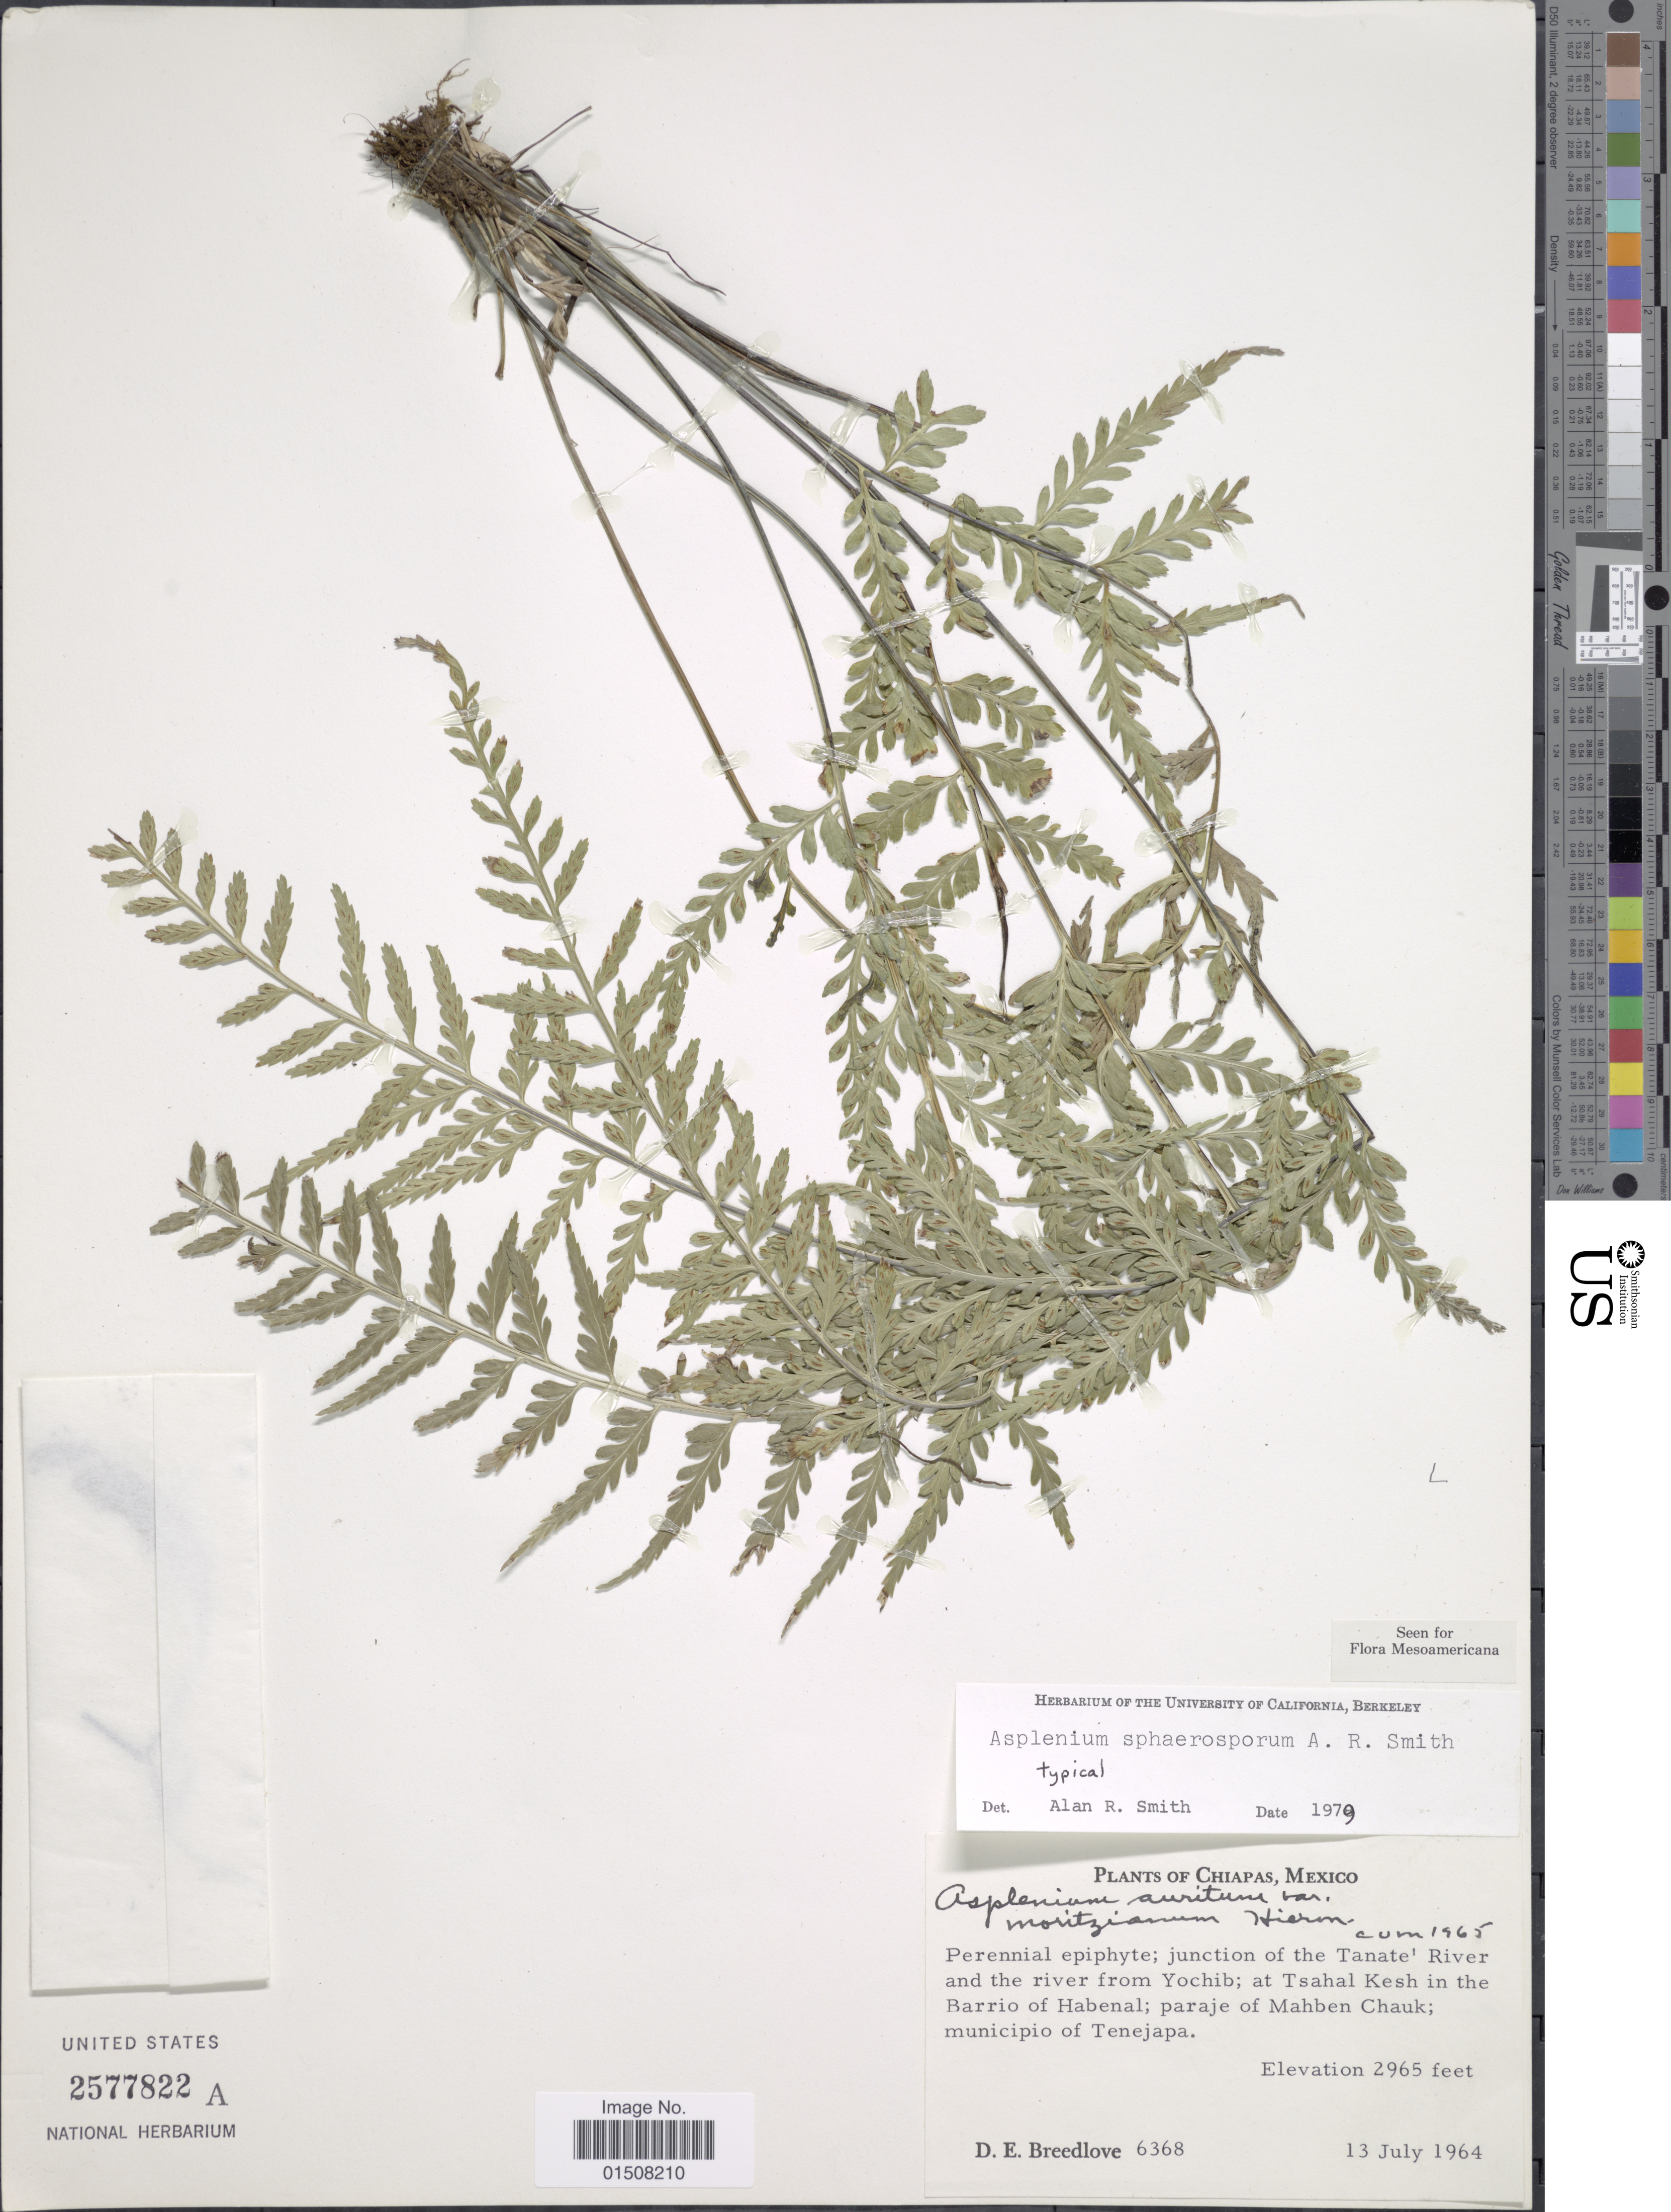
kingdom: Plantae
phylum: Tracheophyta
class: Polypodiopsida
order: Polypodiales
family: Aspleniaceae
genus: Asplenium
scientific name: Asplenium sphaerosporum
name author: A.R. Sm.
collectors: D. E. Breedlove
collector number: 6368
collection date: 1964-07-13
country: Mexico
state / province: Chiapas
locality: Juntcion of the Tanate' River and the river from Yochib: at Tsahal Kesh in the Barrio of Habenal, paraje of Mahben Chauk, Municipio of Tenejapa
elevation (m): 904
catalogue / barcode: US 2577822A